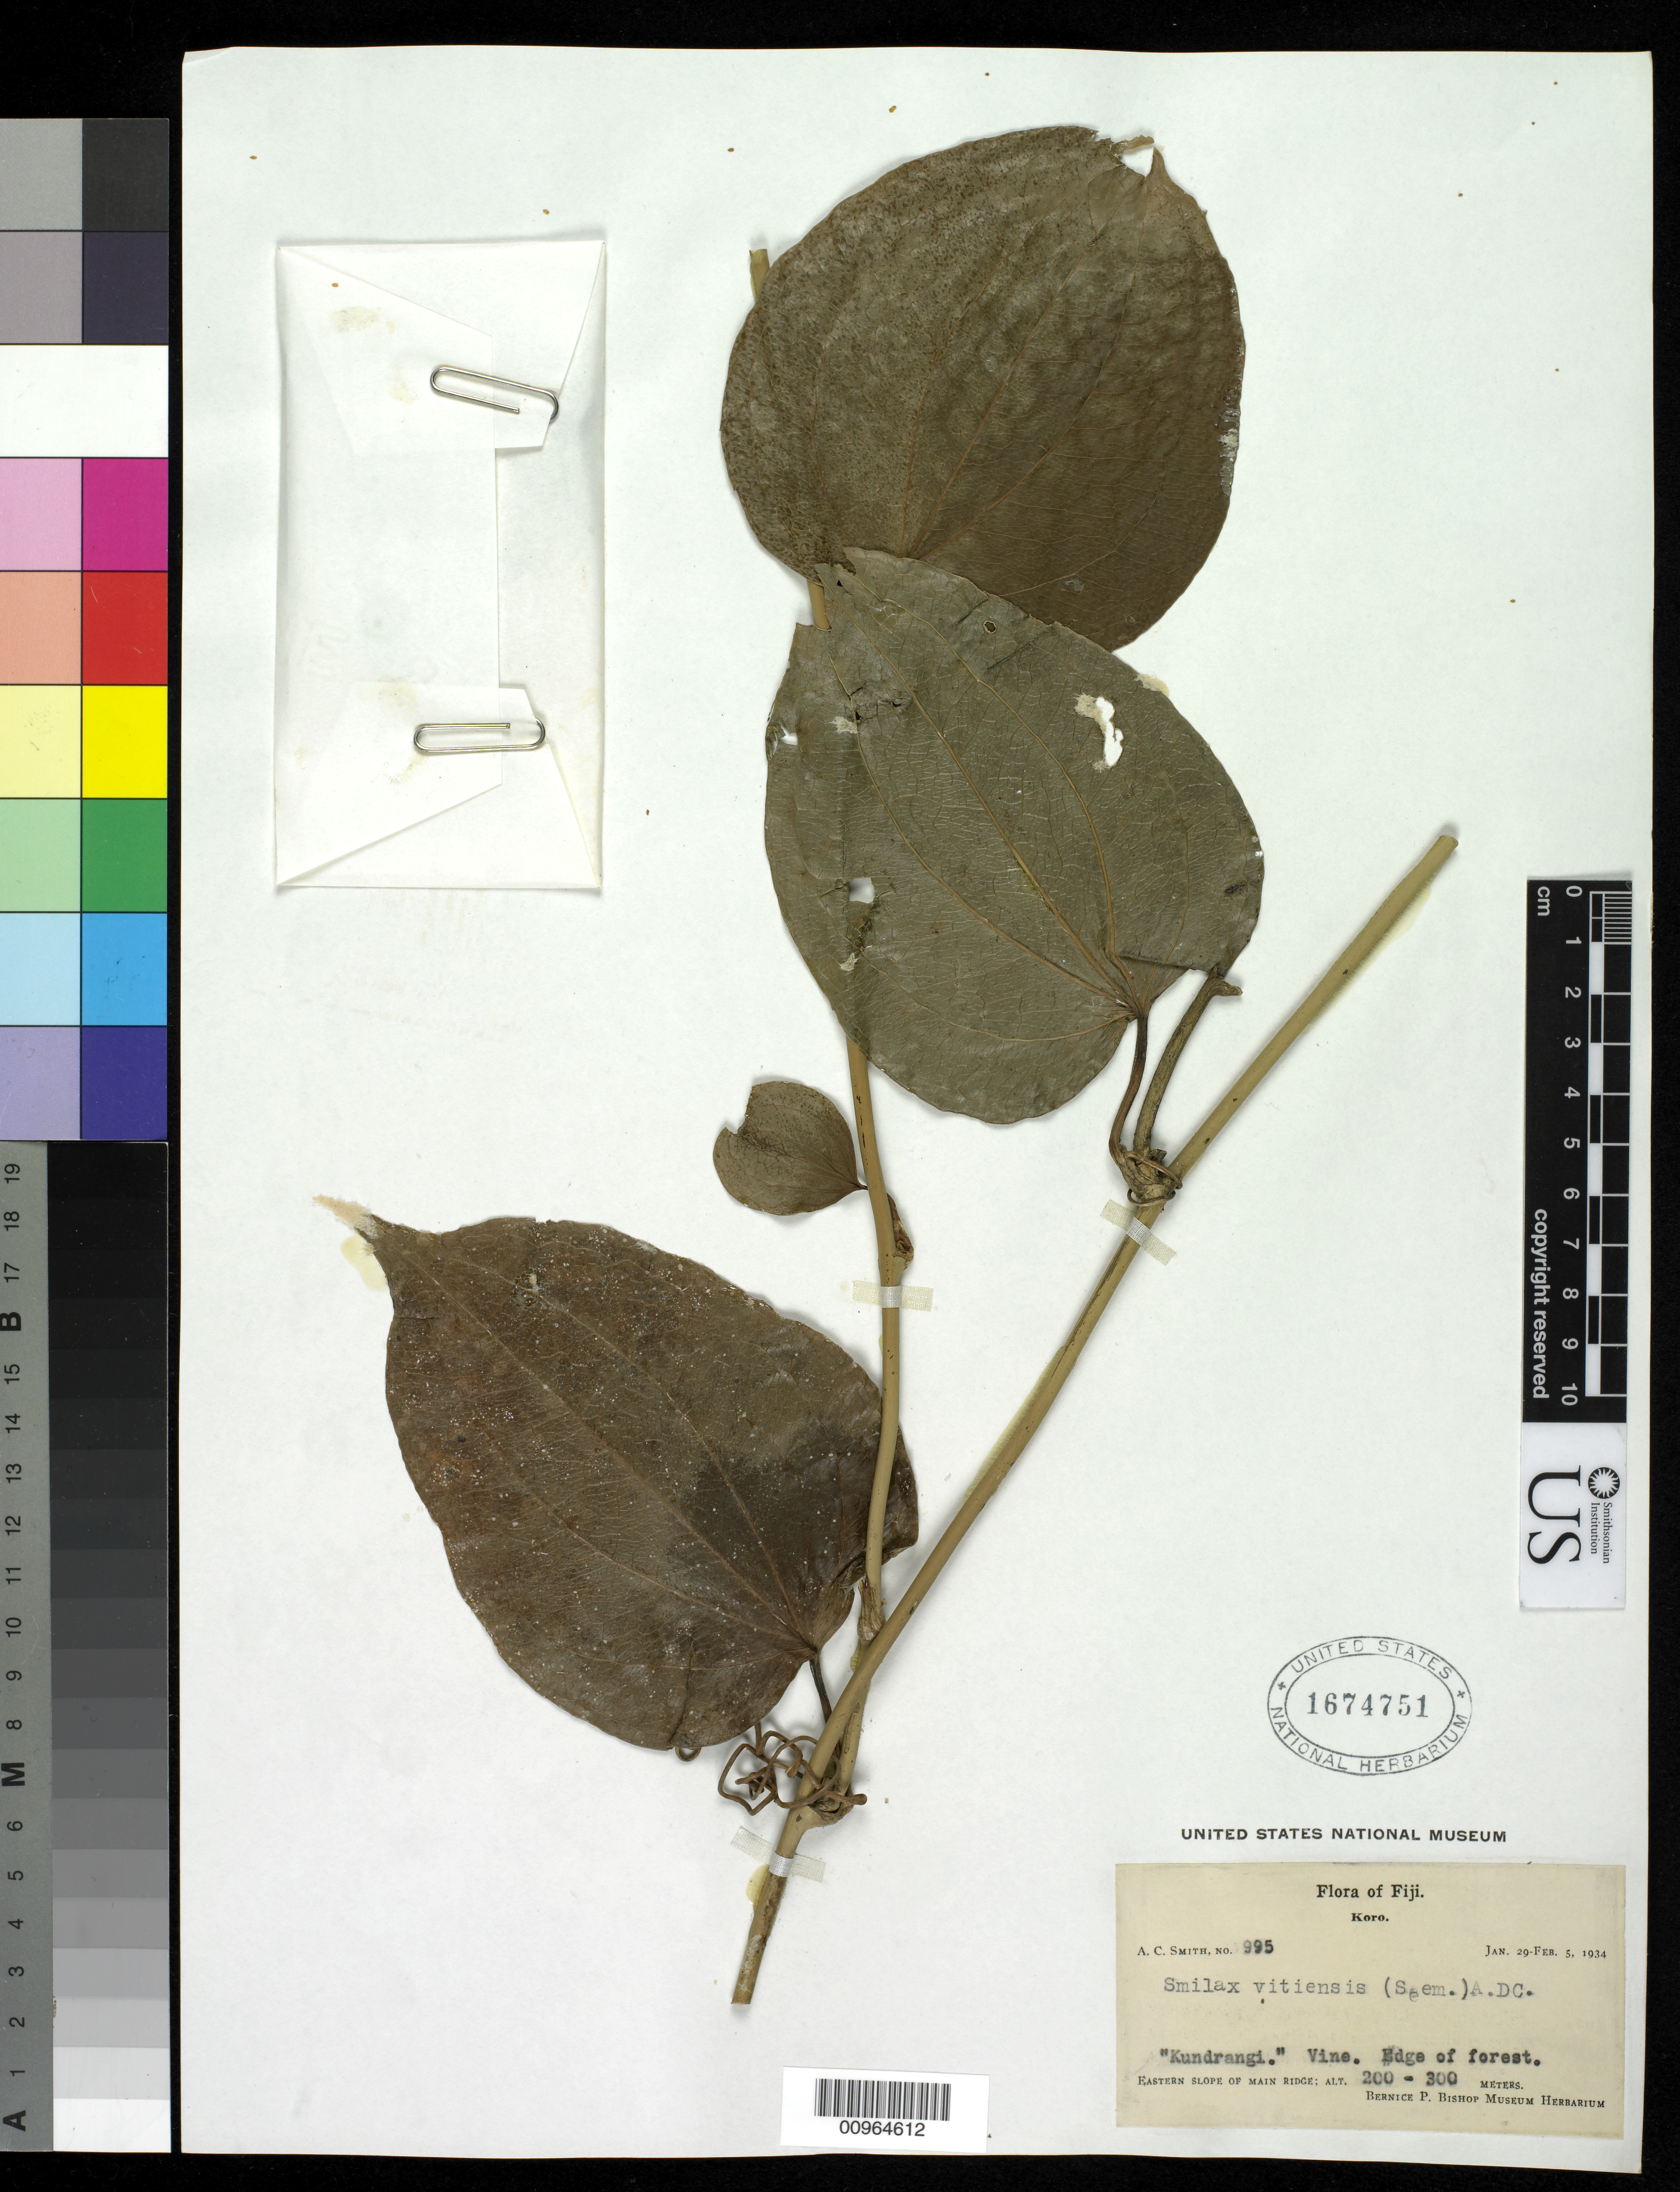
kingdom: Plantae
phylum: Tracheophyta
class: Liliopsida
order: Liliales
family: Smilacaceae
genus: Smilax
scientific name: Smilax vitiensis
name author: (Seem.) A. DC.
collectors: A. C. Smith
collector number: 995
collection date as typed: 29 Jan 1934 to 05 Feb 1934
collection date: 1934-01-29/1934-02-05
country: Fiji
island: Koro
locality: Eastern slope of Main Ridge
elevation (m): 200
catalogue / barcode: US 1674751